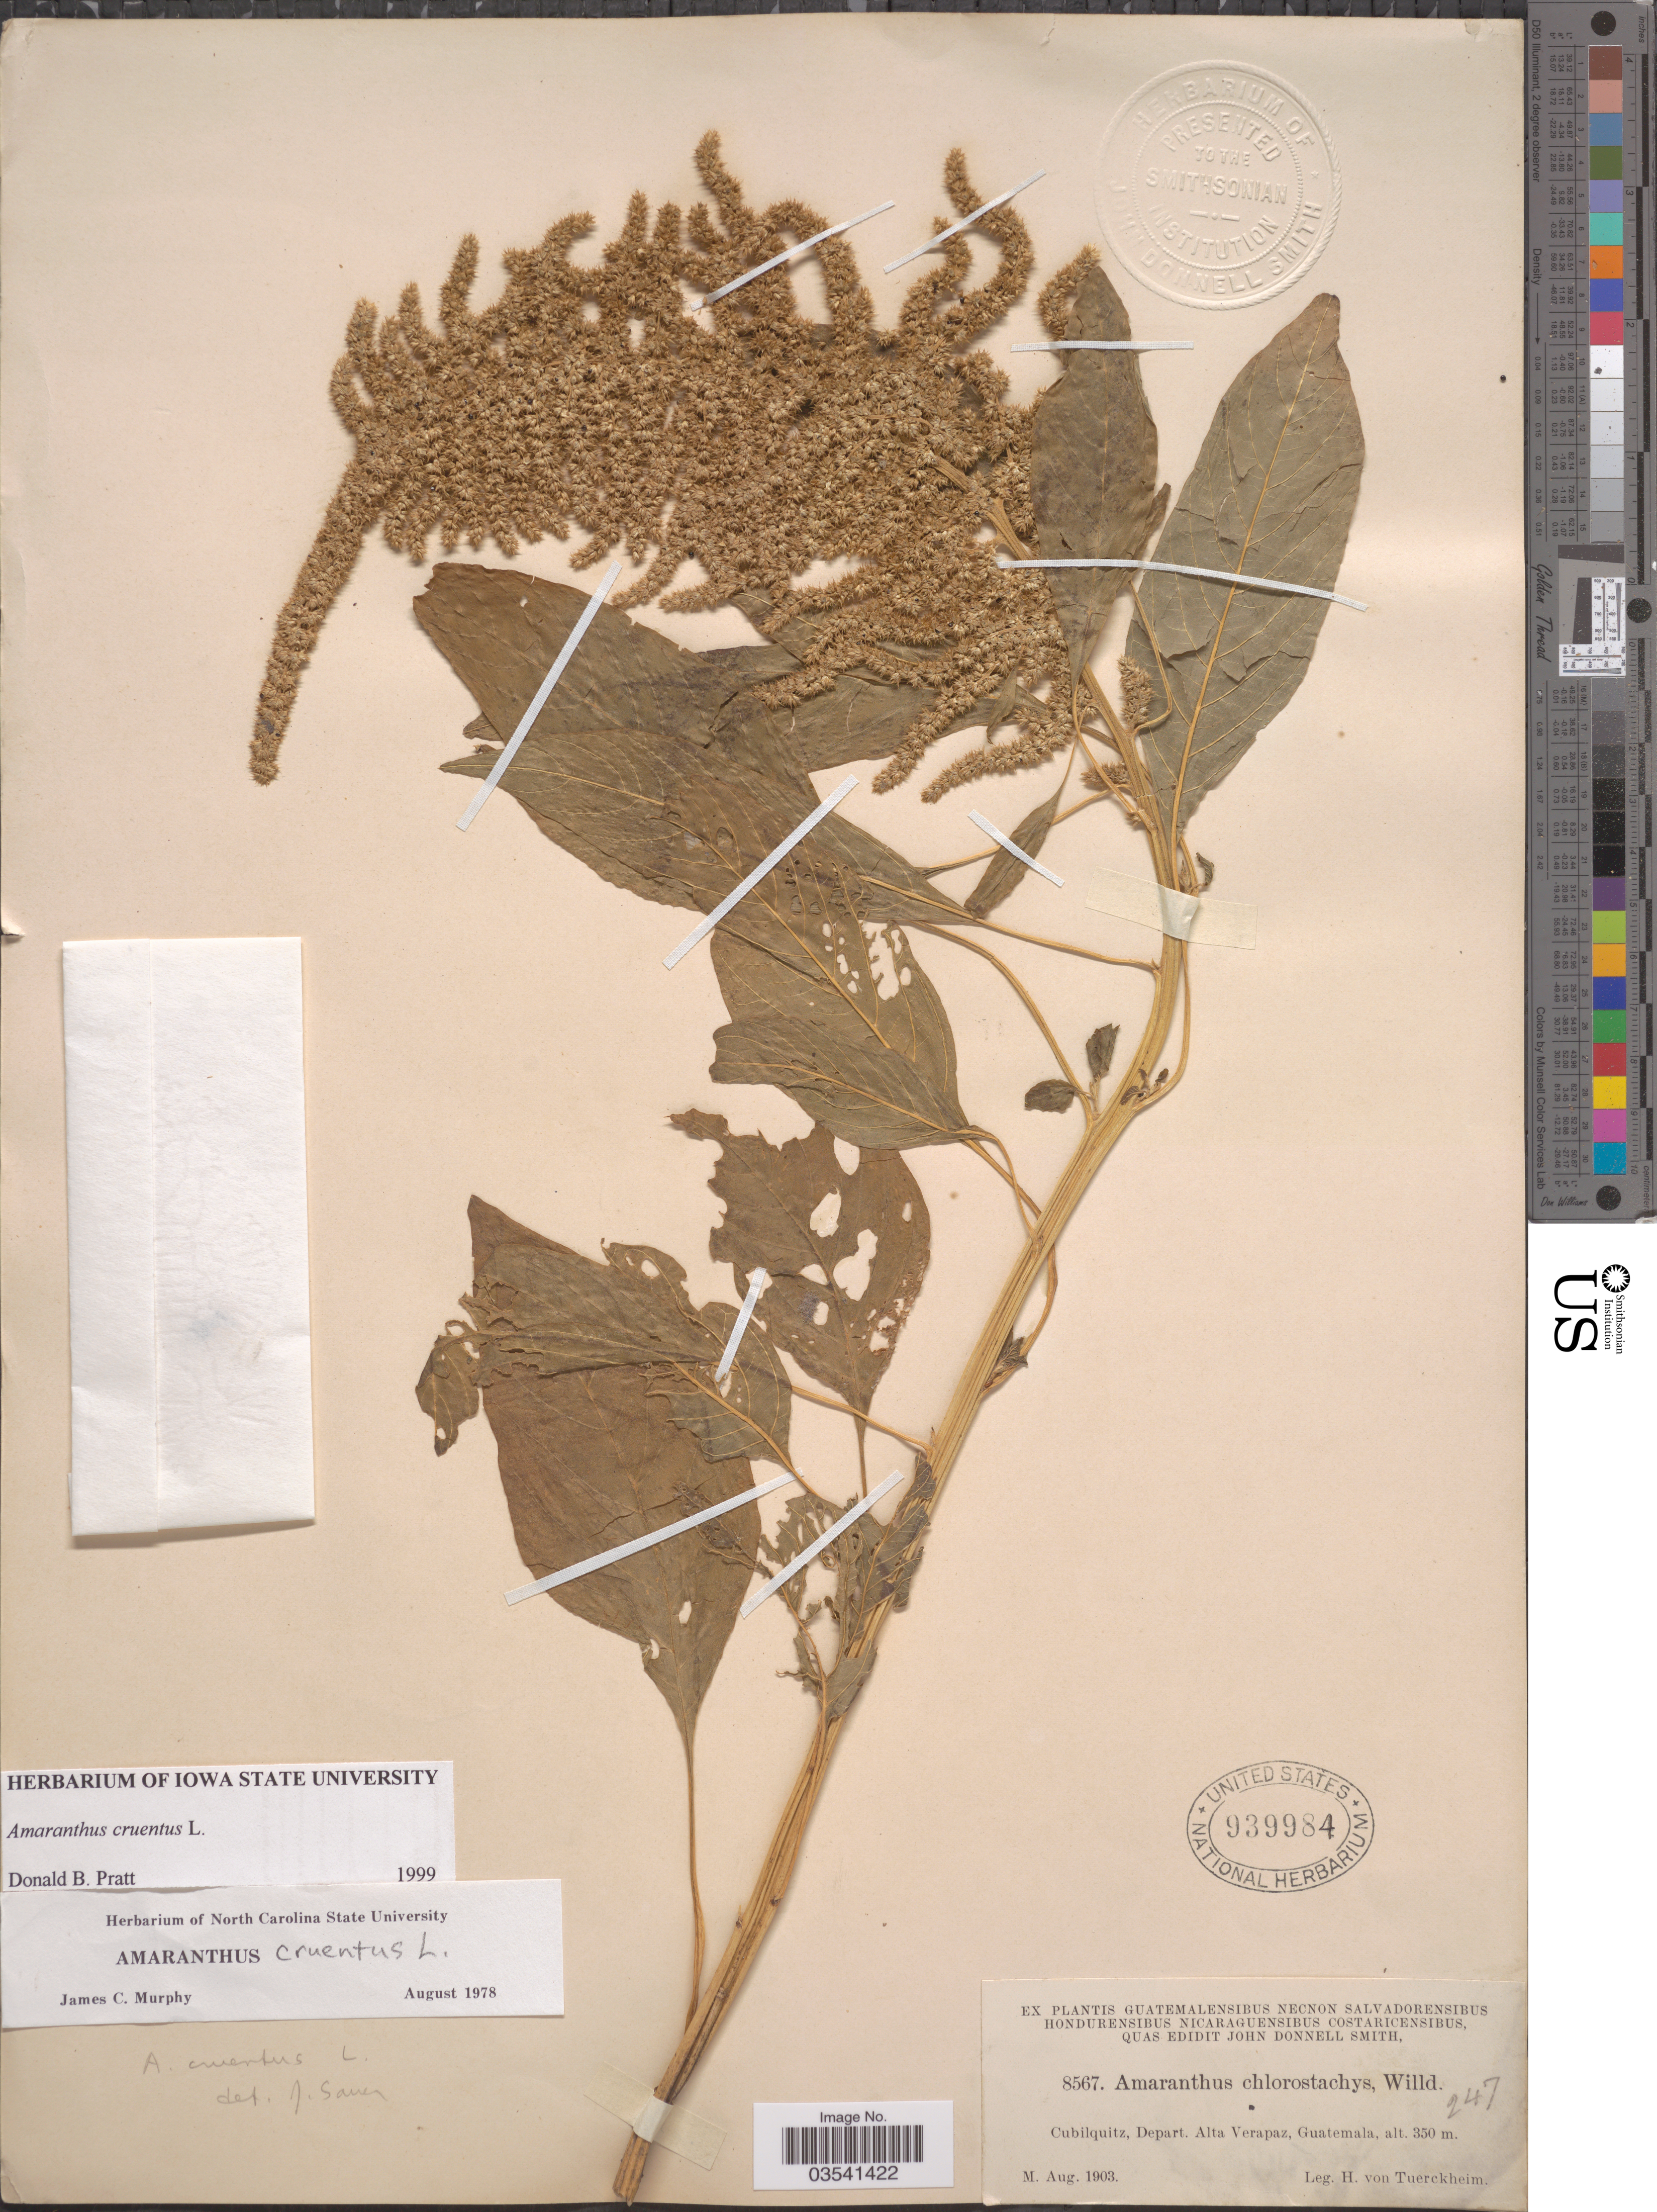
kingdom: Plantae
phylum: Tracheophyta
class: Magnoliopsida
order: Caryophyllales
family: Amaranthaceae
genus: Amaranthus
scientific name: Amaranthus cruentus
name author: L.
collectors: H. von Türckheim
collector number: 8567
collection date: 1903-08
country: Guatemala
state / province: Alta Verapaz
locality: Cubilquitz, Depart.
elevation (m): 350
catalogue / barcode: US 939984